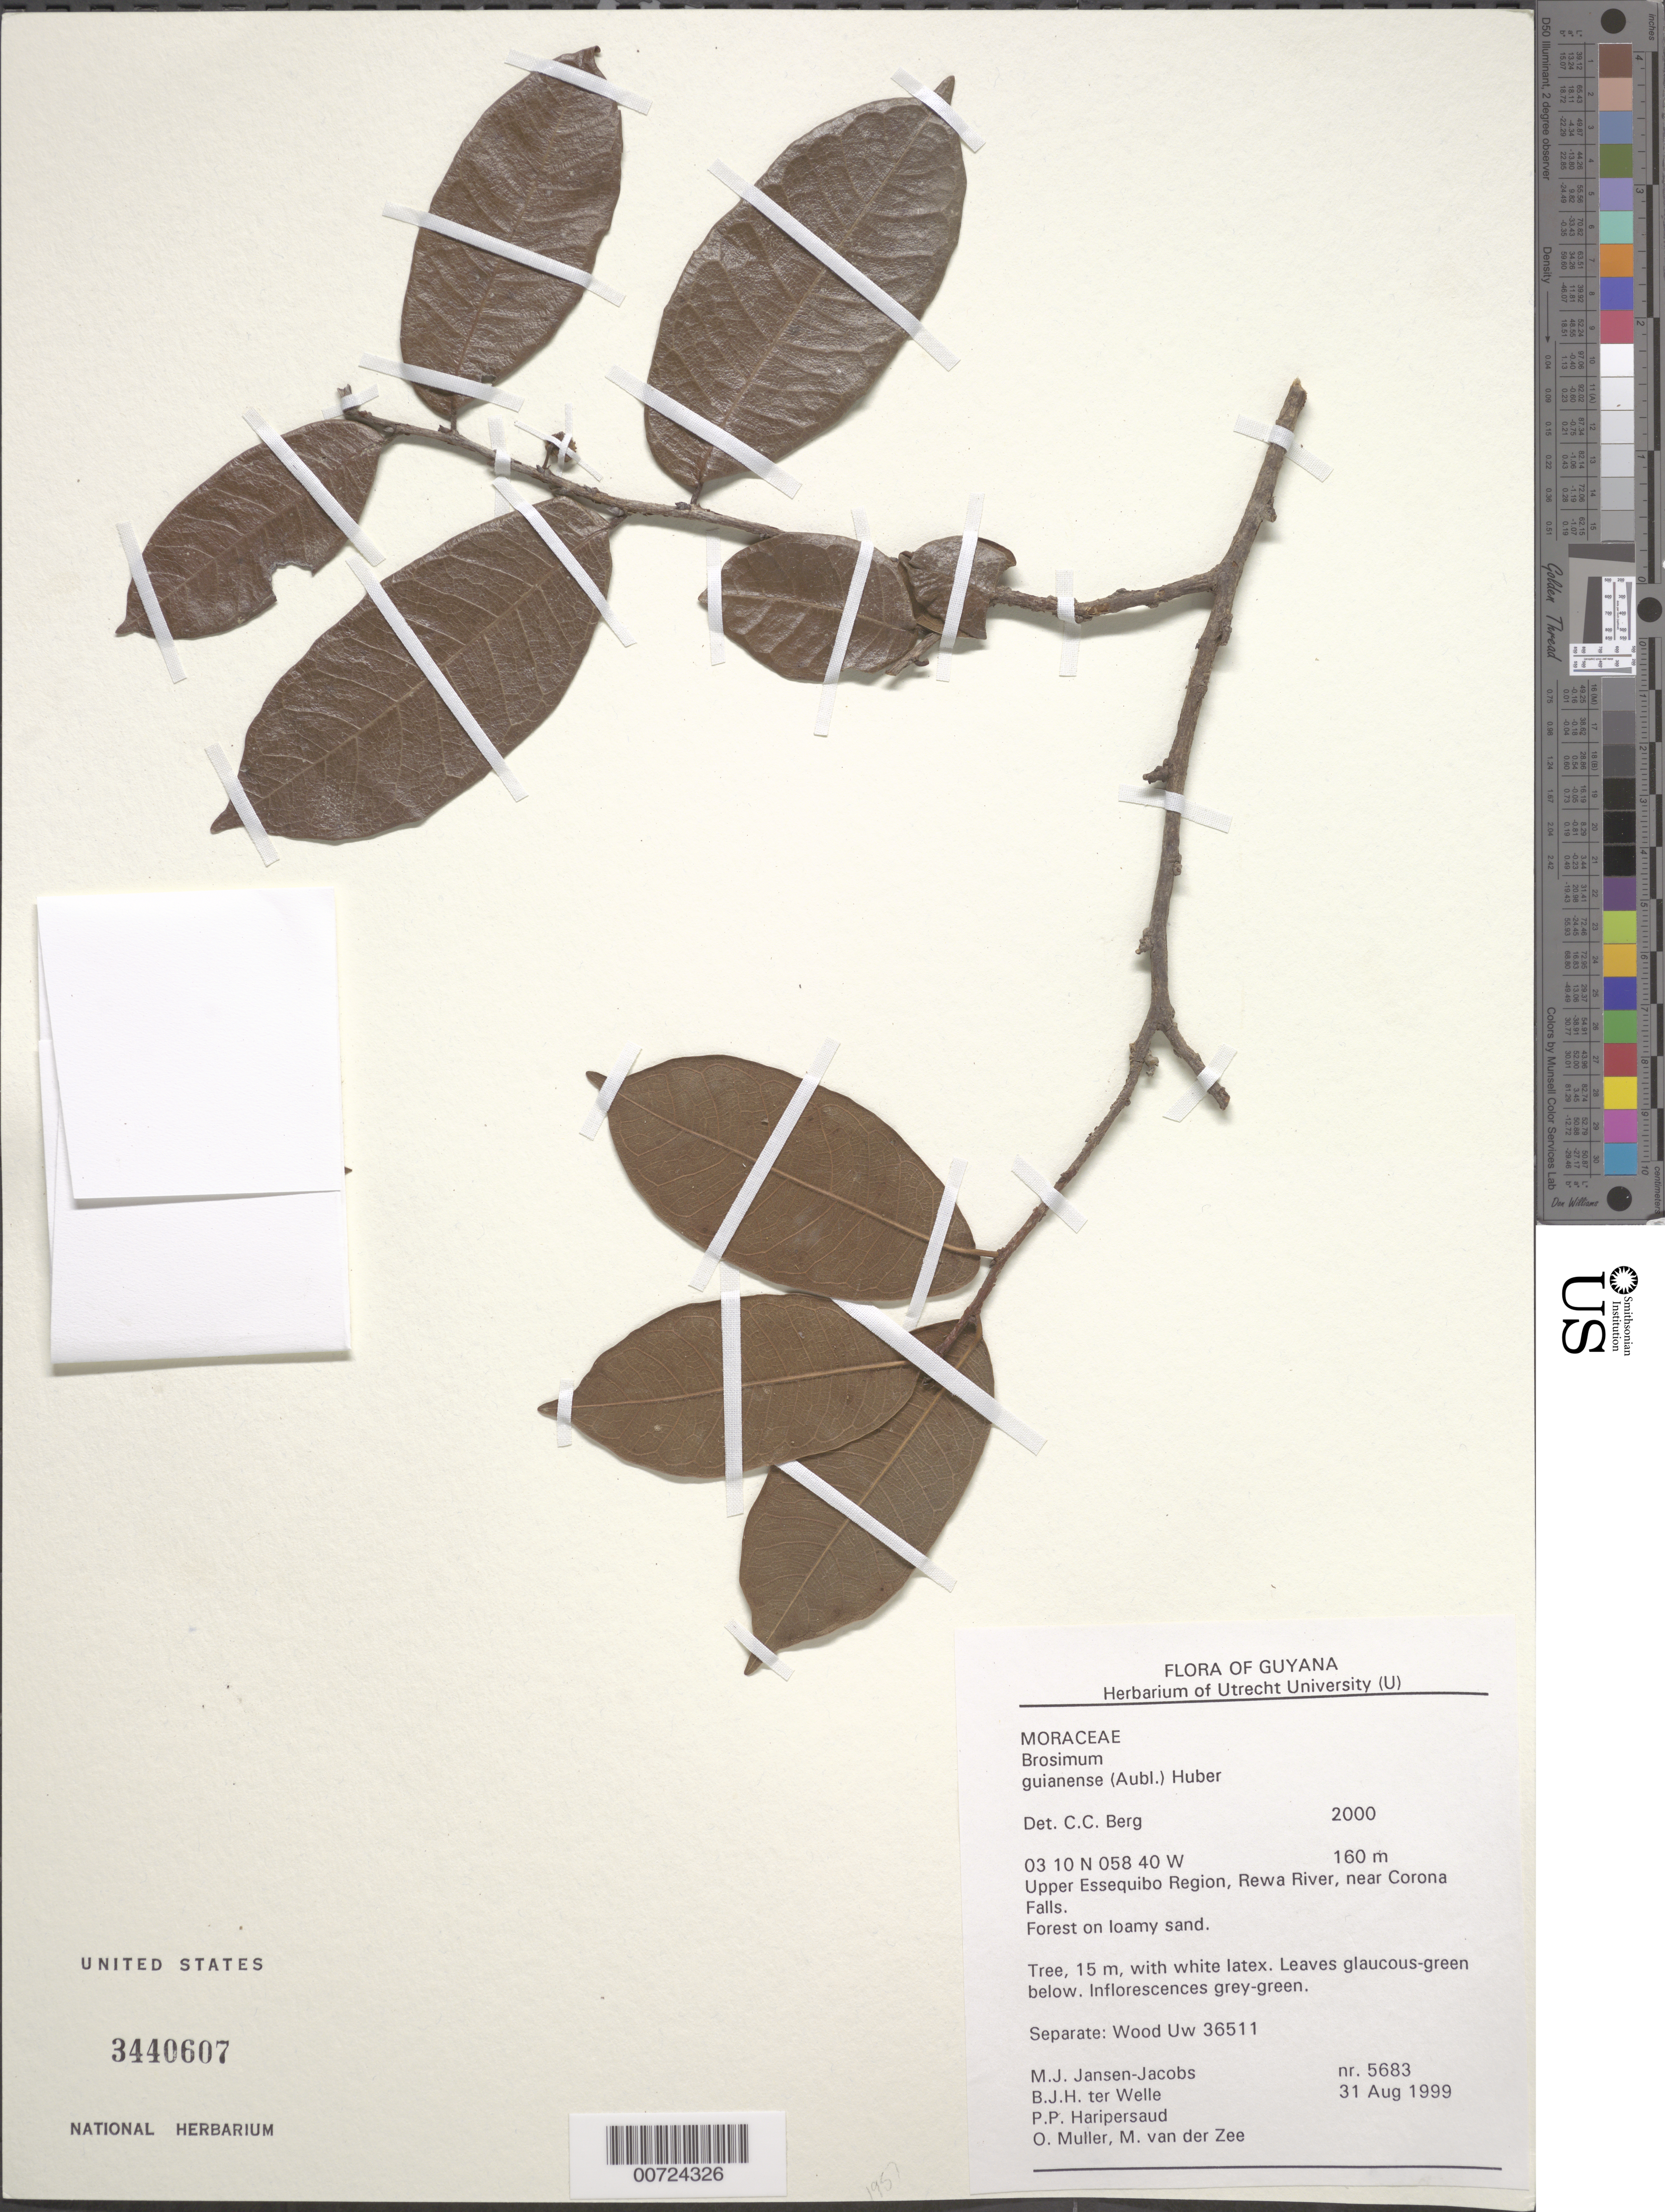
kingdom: Plantae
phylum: Tracheophyta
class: Magnoliopsida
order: Rosales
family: Moraceae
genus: Brosimum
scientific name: Brosimum guianense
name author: (Aubl.) Huber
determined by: Berg, C. C.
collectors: M. J. Jansen-Jacobs, B. Welle, P. Haripersaud, O. Muller & M. van der Zee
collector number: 5683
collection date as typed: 31-Aug-99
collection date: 1999-08-31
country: Guyana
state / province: U. Takutu-U. Essequibo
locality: Rewa River, near Corona Falls, Upper Essequibo Region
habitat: Forest on loamy sand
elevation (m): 160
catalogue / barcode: US 3440607